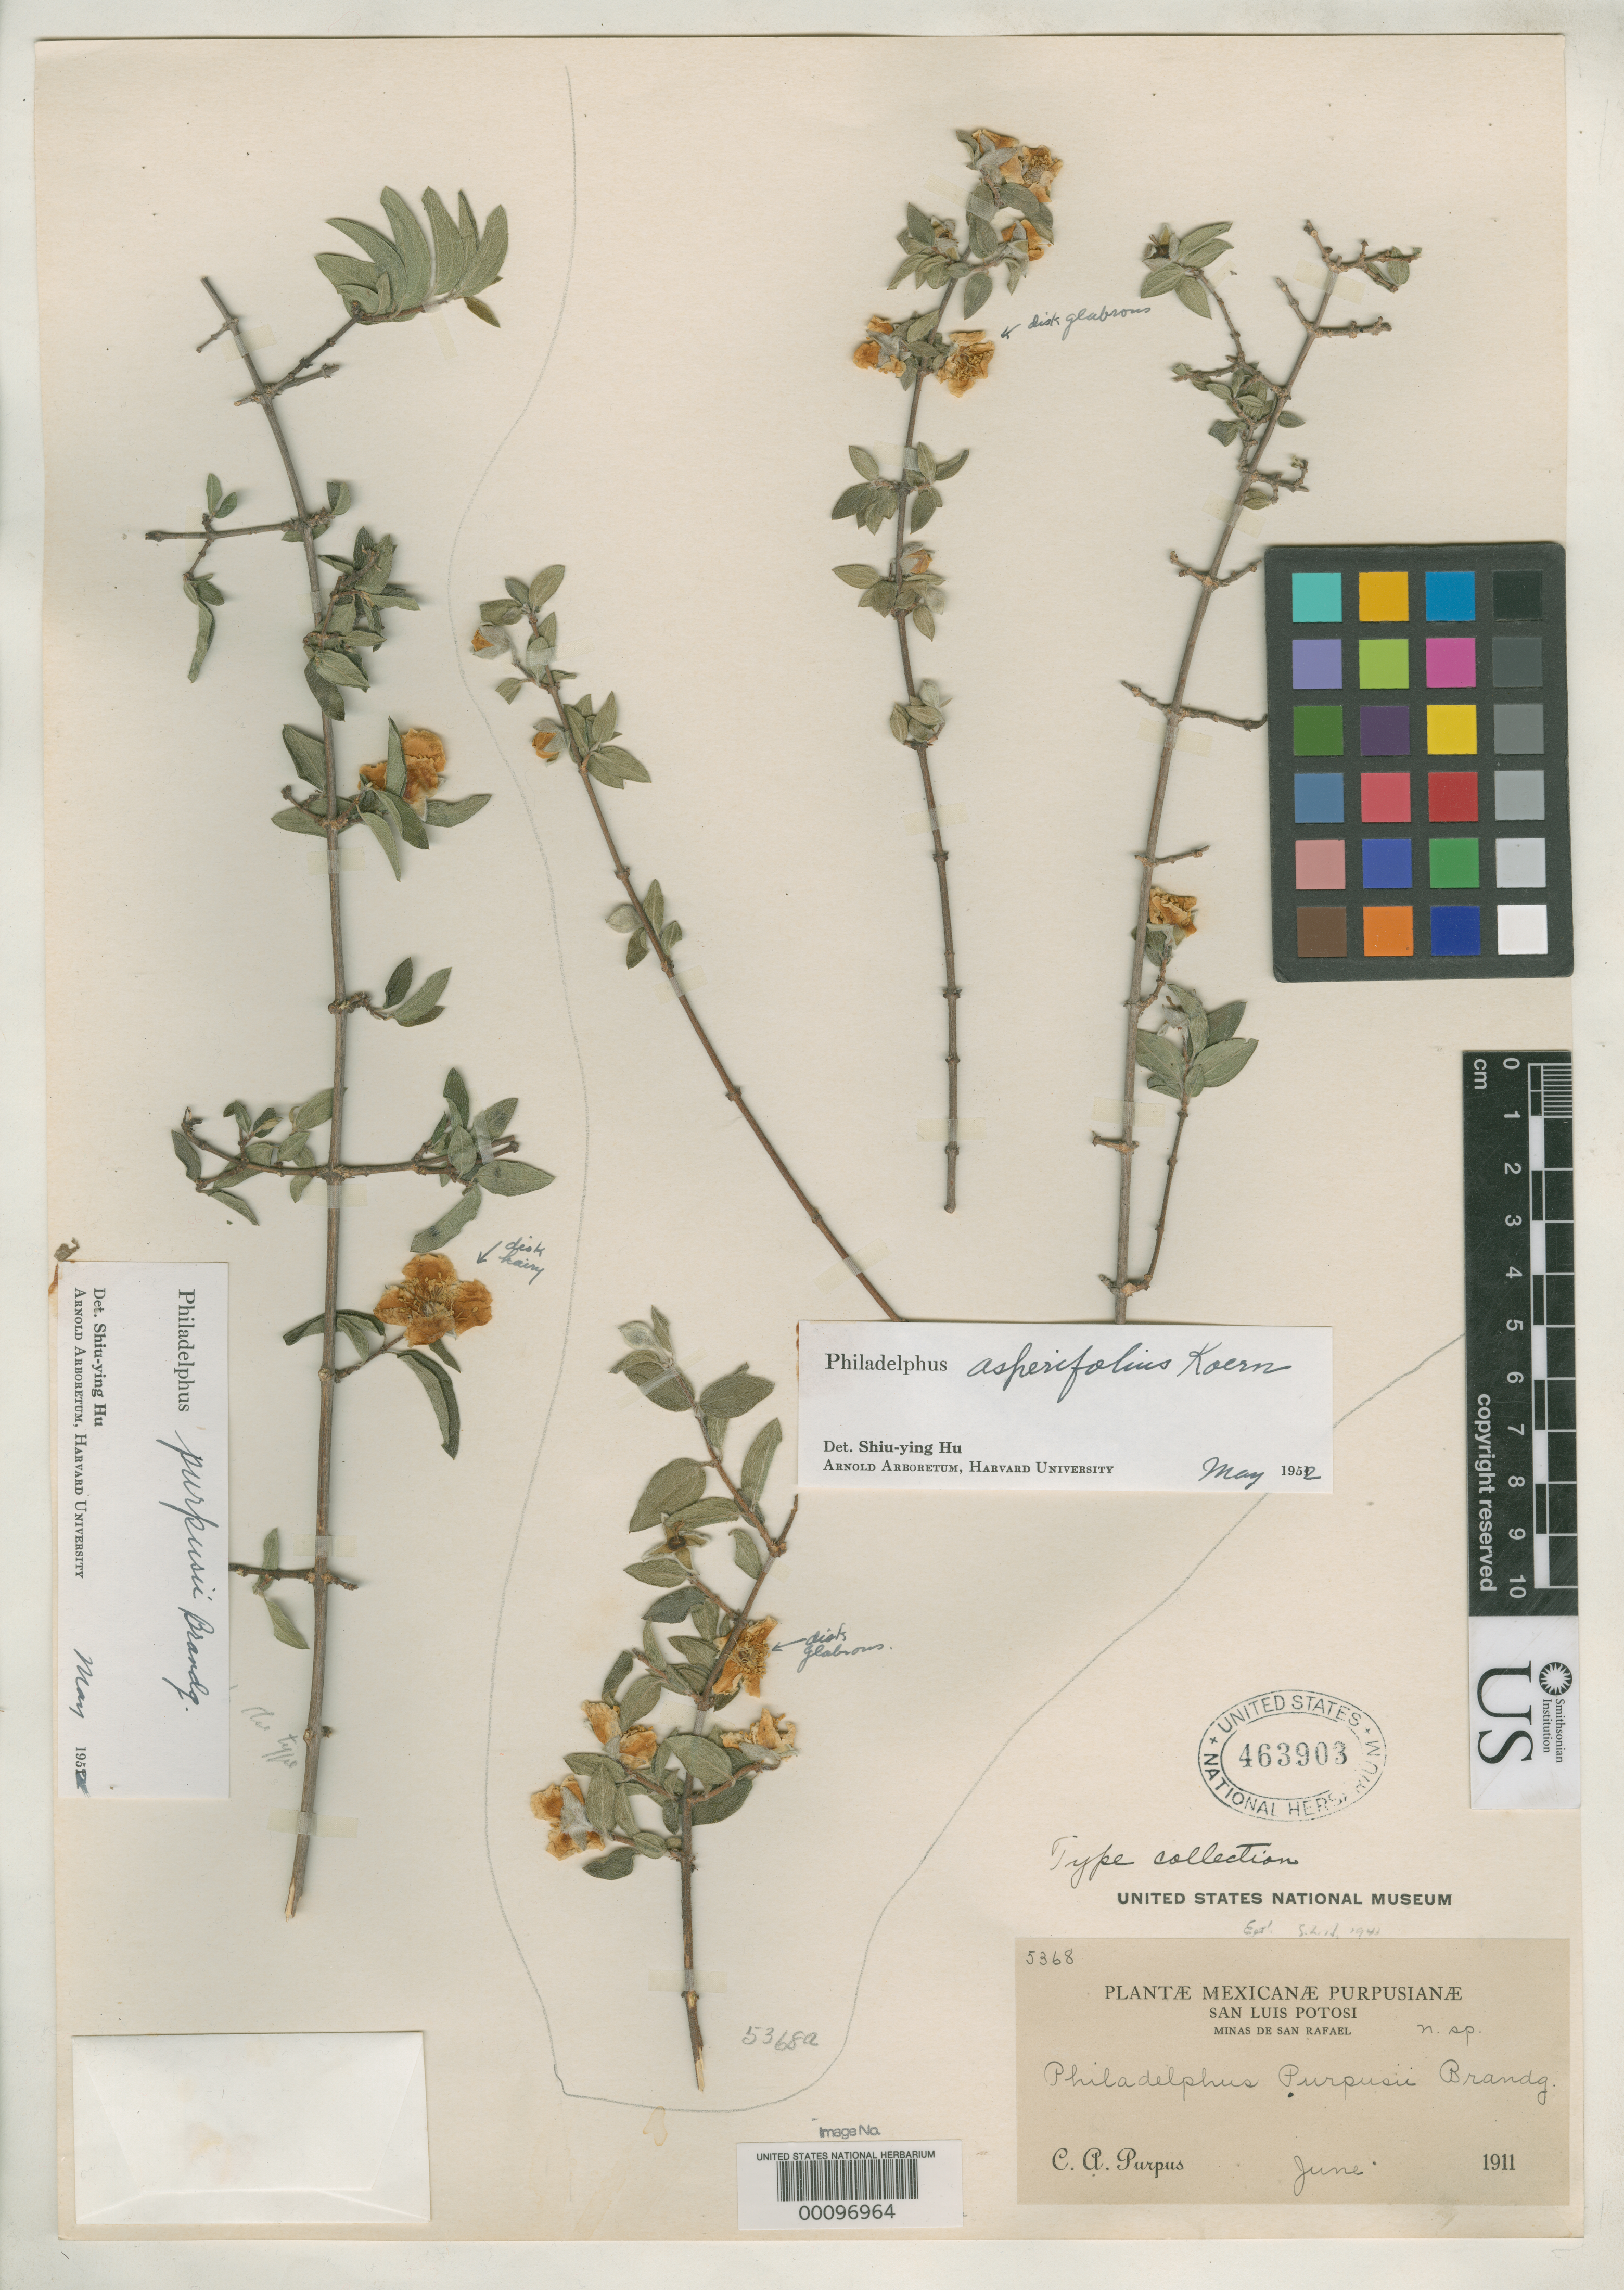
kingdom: Plantae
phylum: Tracheophyta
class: Magnoliopsida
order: Cornales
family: Hydrangeaceae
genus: Philadelphus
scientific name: Philadelphus purpusii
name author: Brandegee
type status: Isotype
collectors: C. A. Purpus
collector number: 5368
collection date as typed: Jun 1911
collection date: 1911-06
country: Mexico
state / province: San Luis Potosi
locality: Near Minas de San Rafael.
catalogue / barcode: US 463903